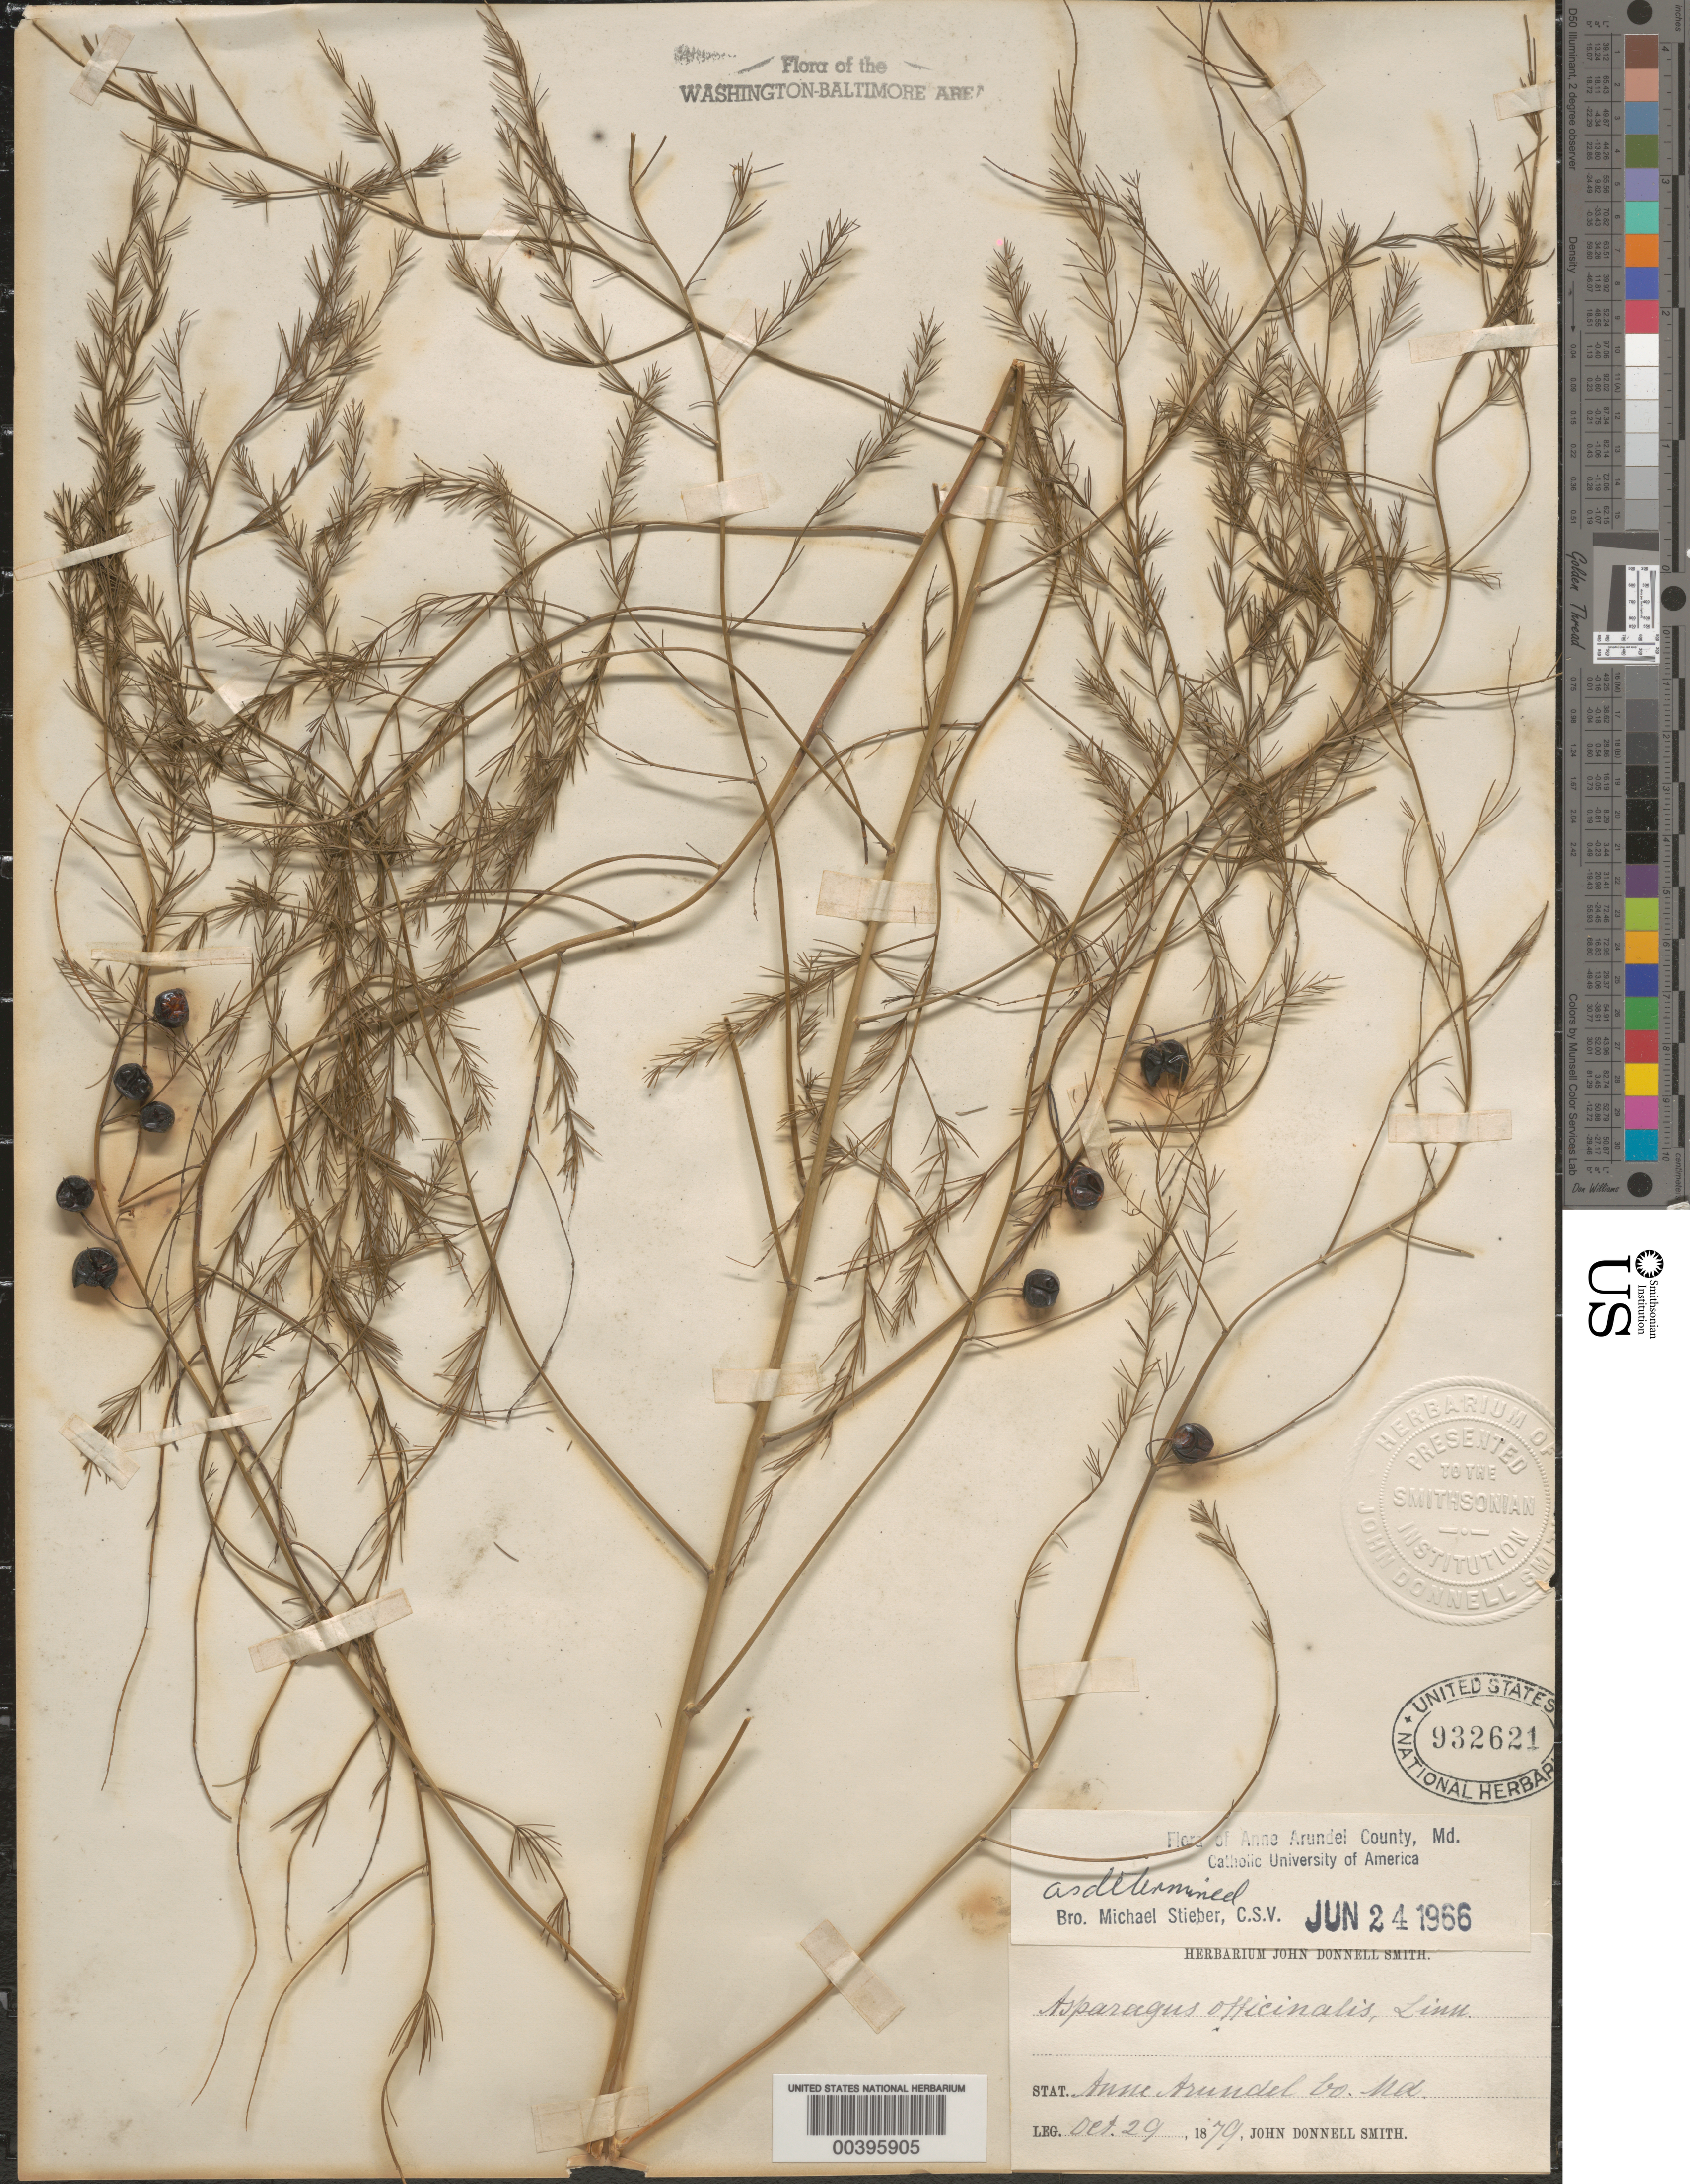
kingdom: Plantae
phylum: Tracheophyta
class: Liliopsida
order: Asparagales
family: Asparagaceae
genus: Asparagus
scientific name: Asparagus officinalis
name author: L.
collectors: J. Donnell Smith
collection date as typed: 29 Oct 1879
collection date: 1879-10-29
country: United States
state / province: Maryland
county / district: Anne Arundel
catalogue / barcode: US 932621